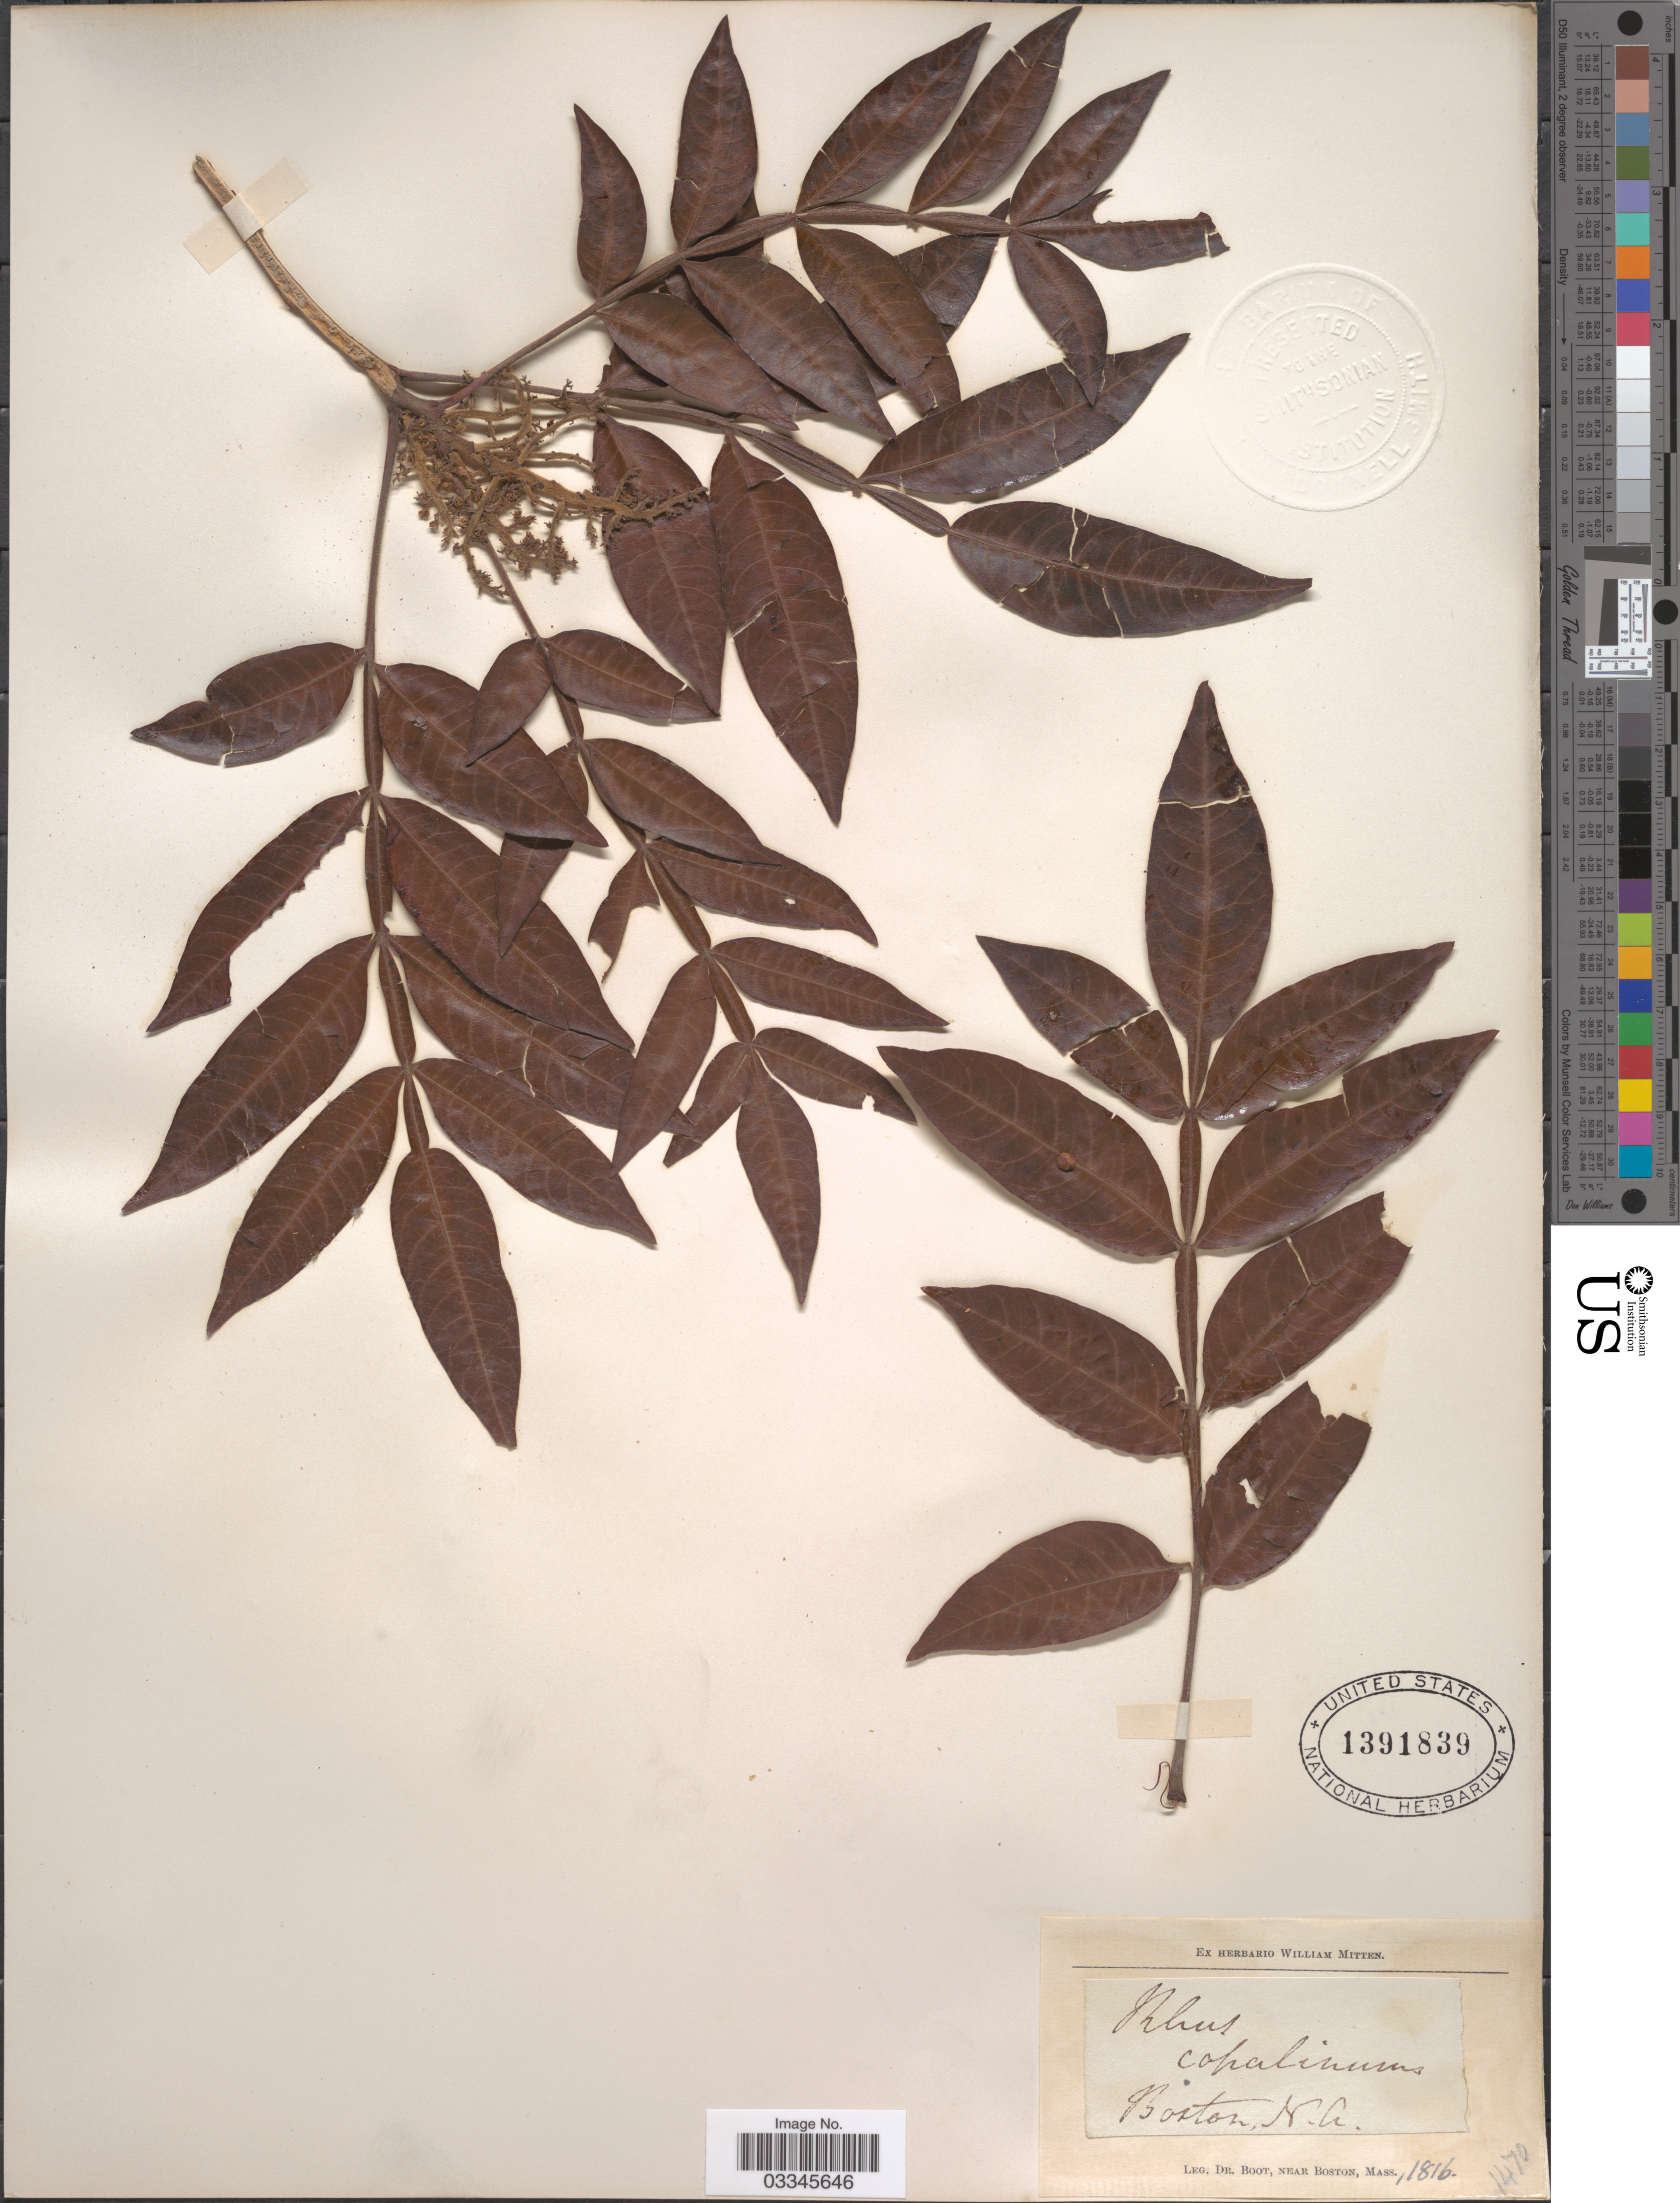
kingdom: Plantae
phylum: Tracheophyta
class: Magnoliopsida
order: Sapindales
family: Anacardiaceae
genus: Rhus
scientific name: Rhus copallinum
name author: L.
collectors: -. Boot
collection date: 1816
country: United States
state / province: North Carolina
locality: Boston.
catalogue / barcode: US 1391839